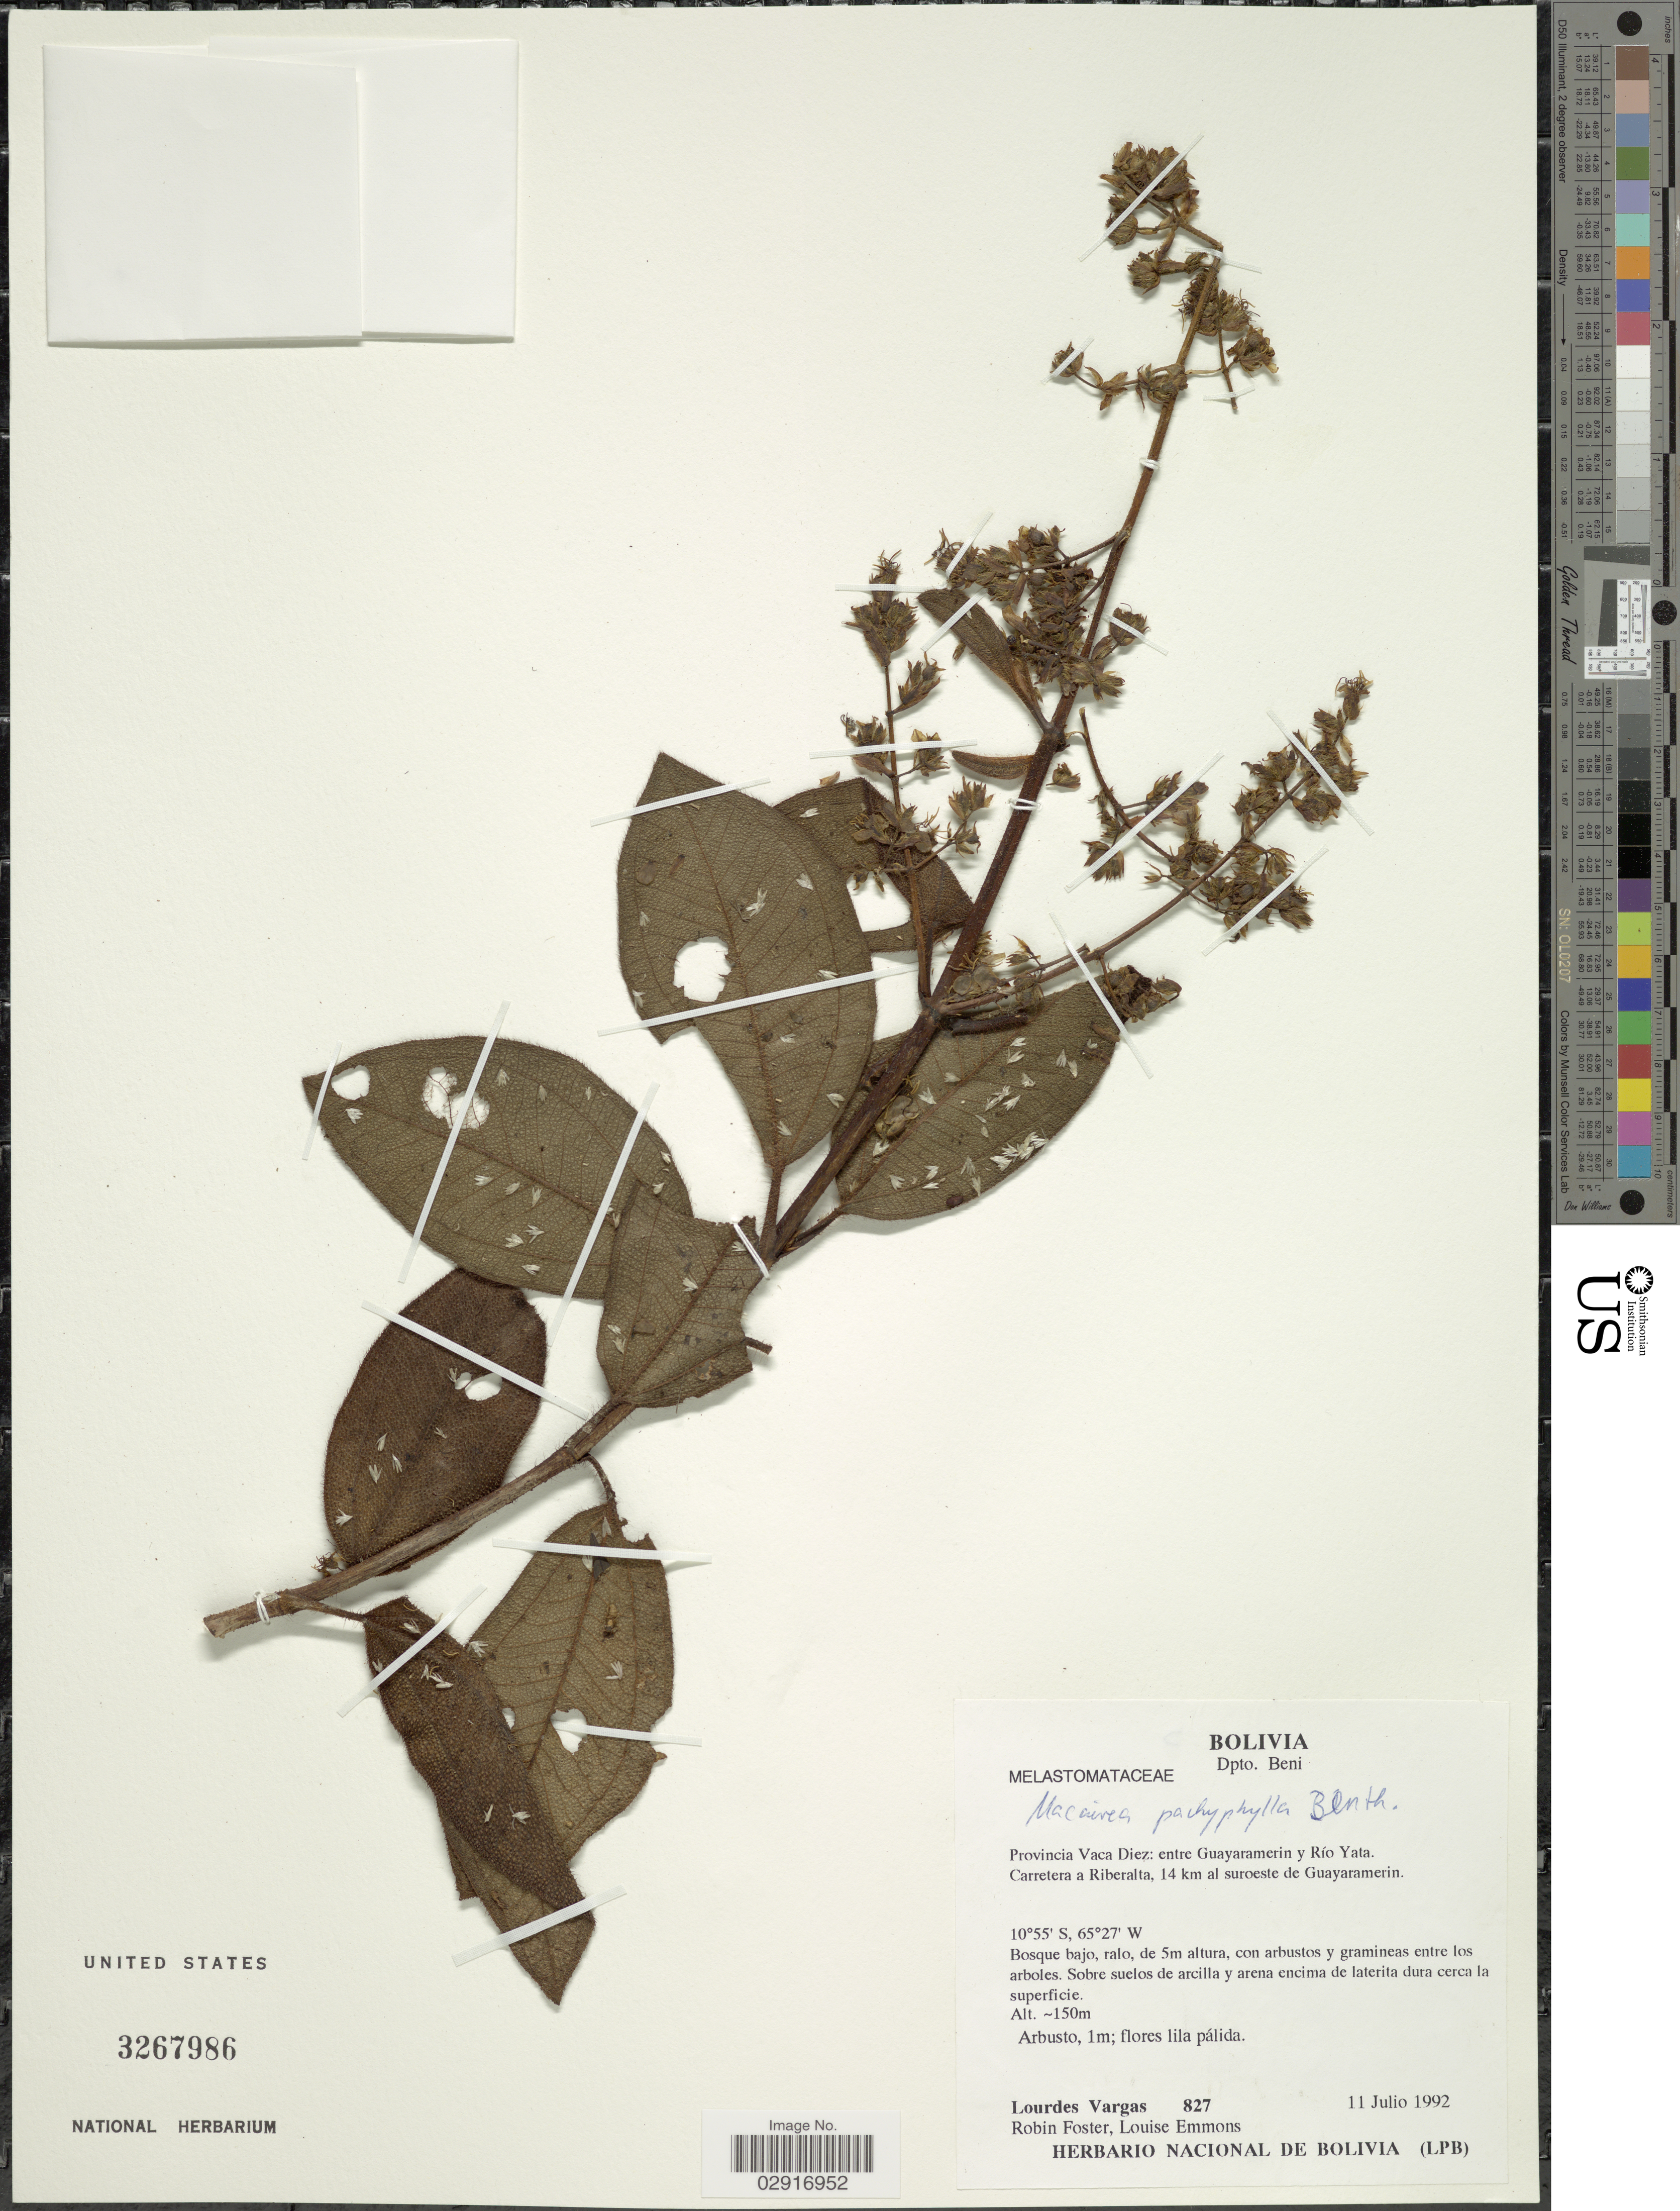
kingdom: Plantae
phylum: Tracheophyta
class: Magnoliopsida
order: Myrtales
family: Melastomataceae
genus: Macairea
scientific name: Macairea pachyphylla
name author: Benth.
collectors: L. Vargas, R. B. Foster & L. Emmons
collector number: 827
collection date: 1992-07-11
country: Bolivia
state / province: Beni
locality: Dpto. Beni. Provincia Vaca Diez: entre Guayaramerin y Río Yata. Carretera a Riberalta, 14 km al suroeste de Guayaramerin.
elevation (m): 150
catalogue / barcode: US 3267986